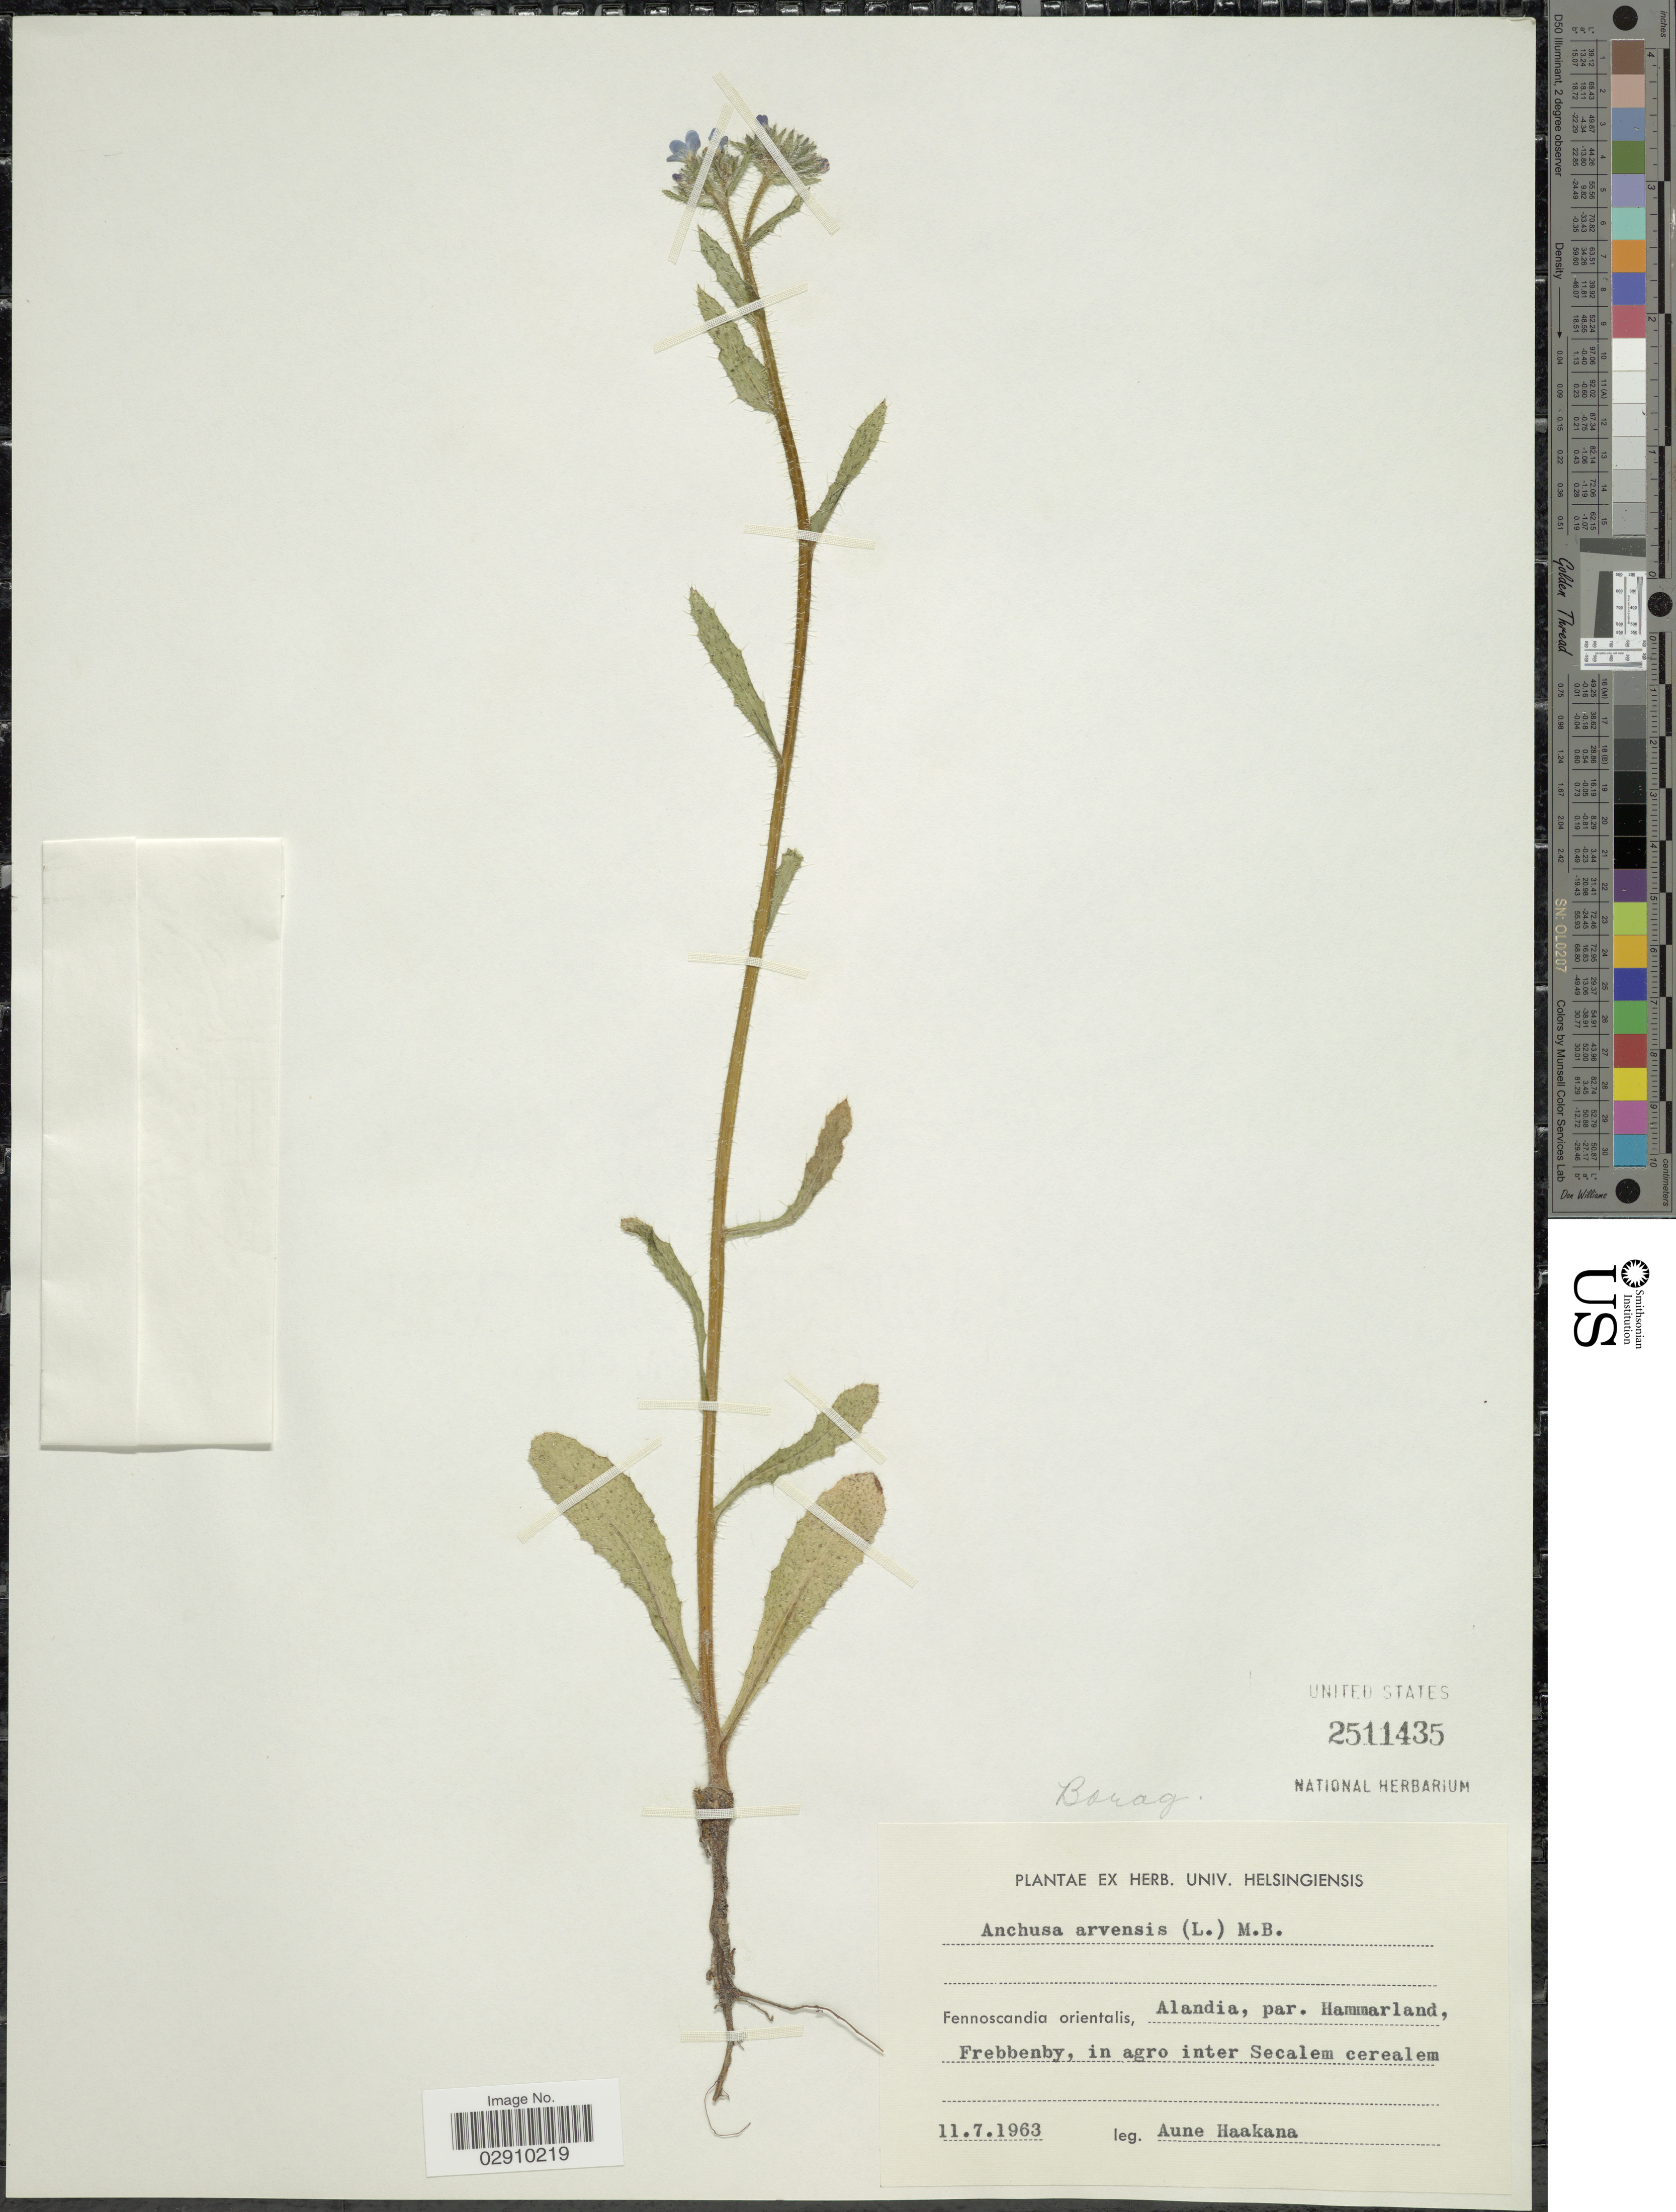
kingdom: Plantae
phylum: Tracheophyta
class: Magnoliopsida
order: Boraginales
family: Boraginaceae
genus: Anchusa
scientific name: Anchusa arvensis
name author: (L.) M. Bieb.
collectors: A. Haakana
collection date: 1963-07-11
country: Finland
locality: Fennoscandia orientalis, Alandia, par. Hammarland, Frebbenby, in agro inter Secalem cerealem.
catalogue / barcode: US 2511435